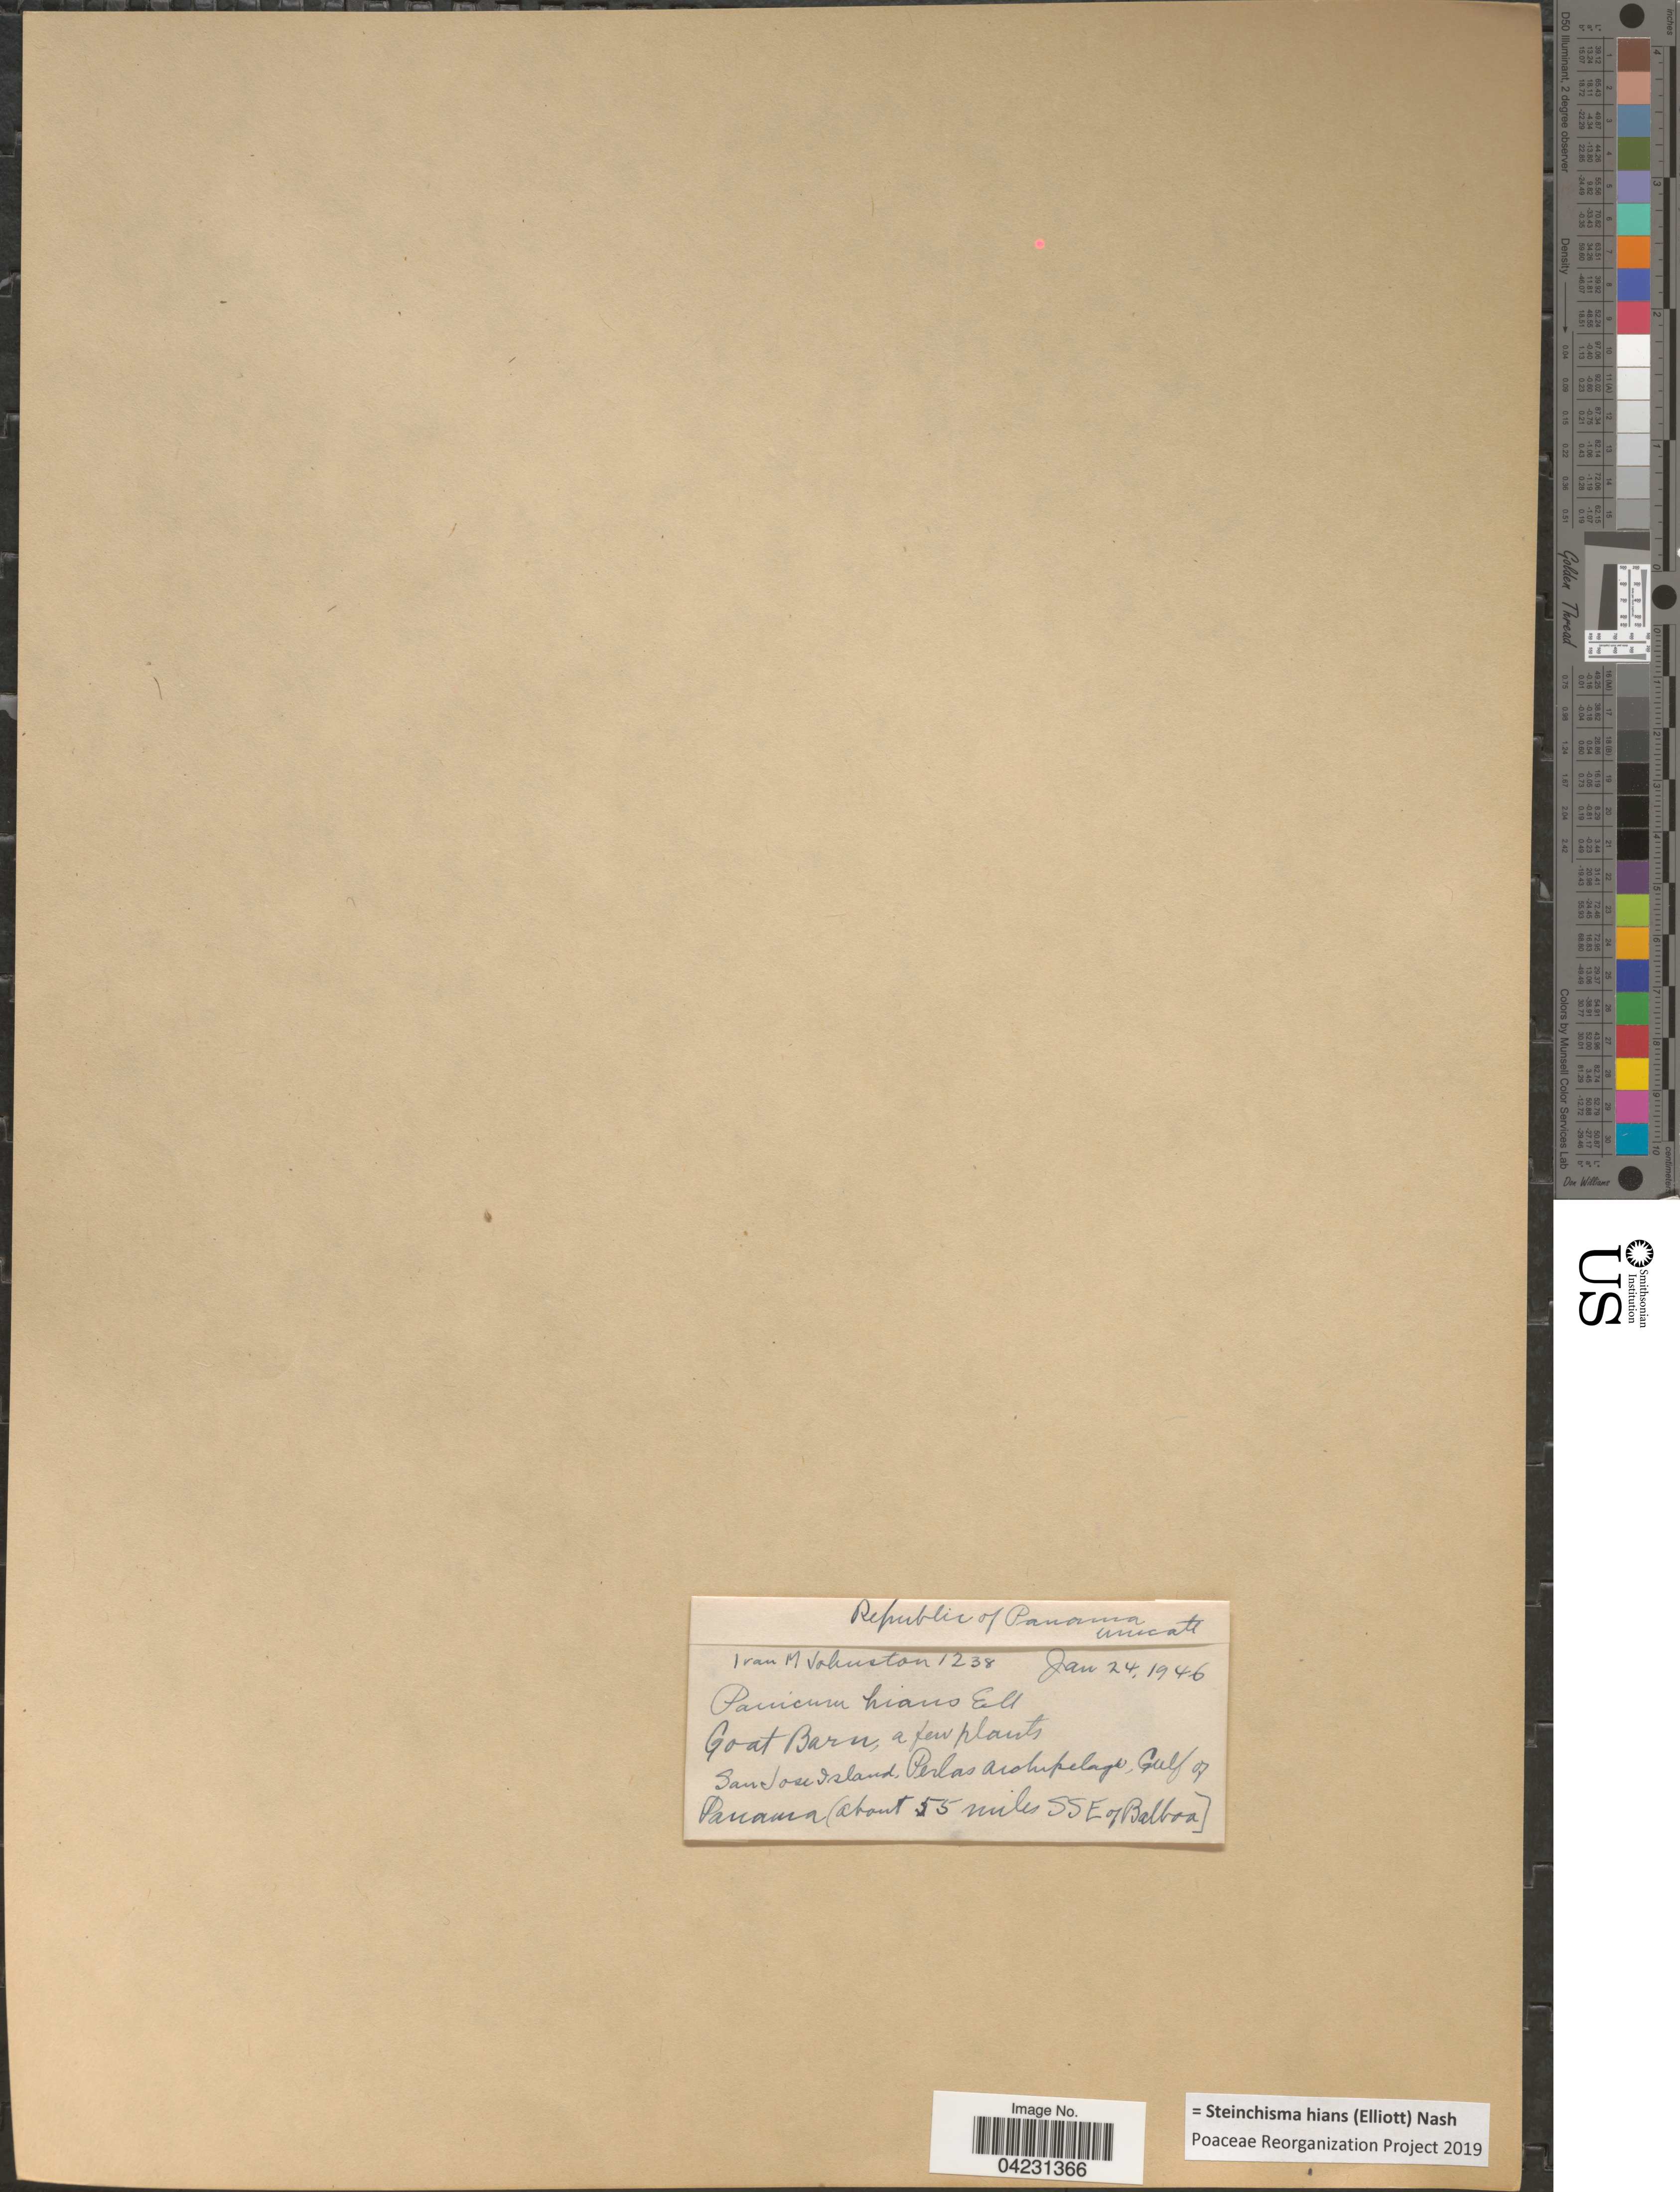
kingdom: Plantae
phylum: Tracheophyta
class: Liliopsida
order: Poales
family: Poaceae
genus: Steinchisma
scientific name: Steinchisma hians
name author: (Elliott) Nash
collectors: I.M. Johnston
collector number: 1238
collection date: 1946-01-24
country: Panama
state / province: Panamá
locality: Goat Barn, a few plants. San Jose Island, Perlas Archipelago, Gulf of Panama (about 55 miles SSE of Balboa).